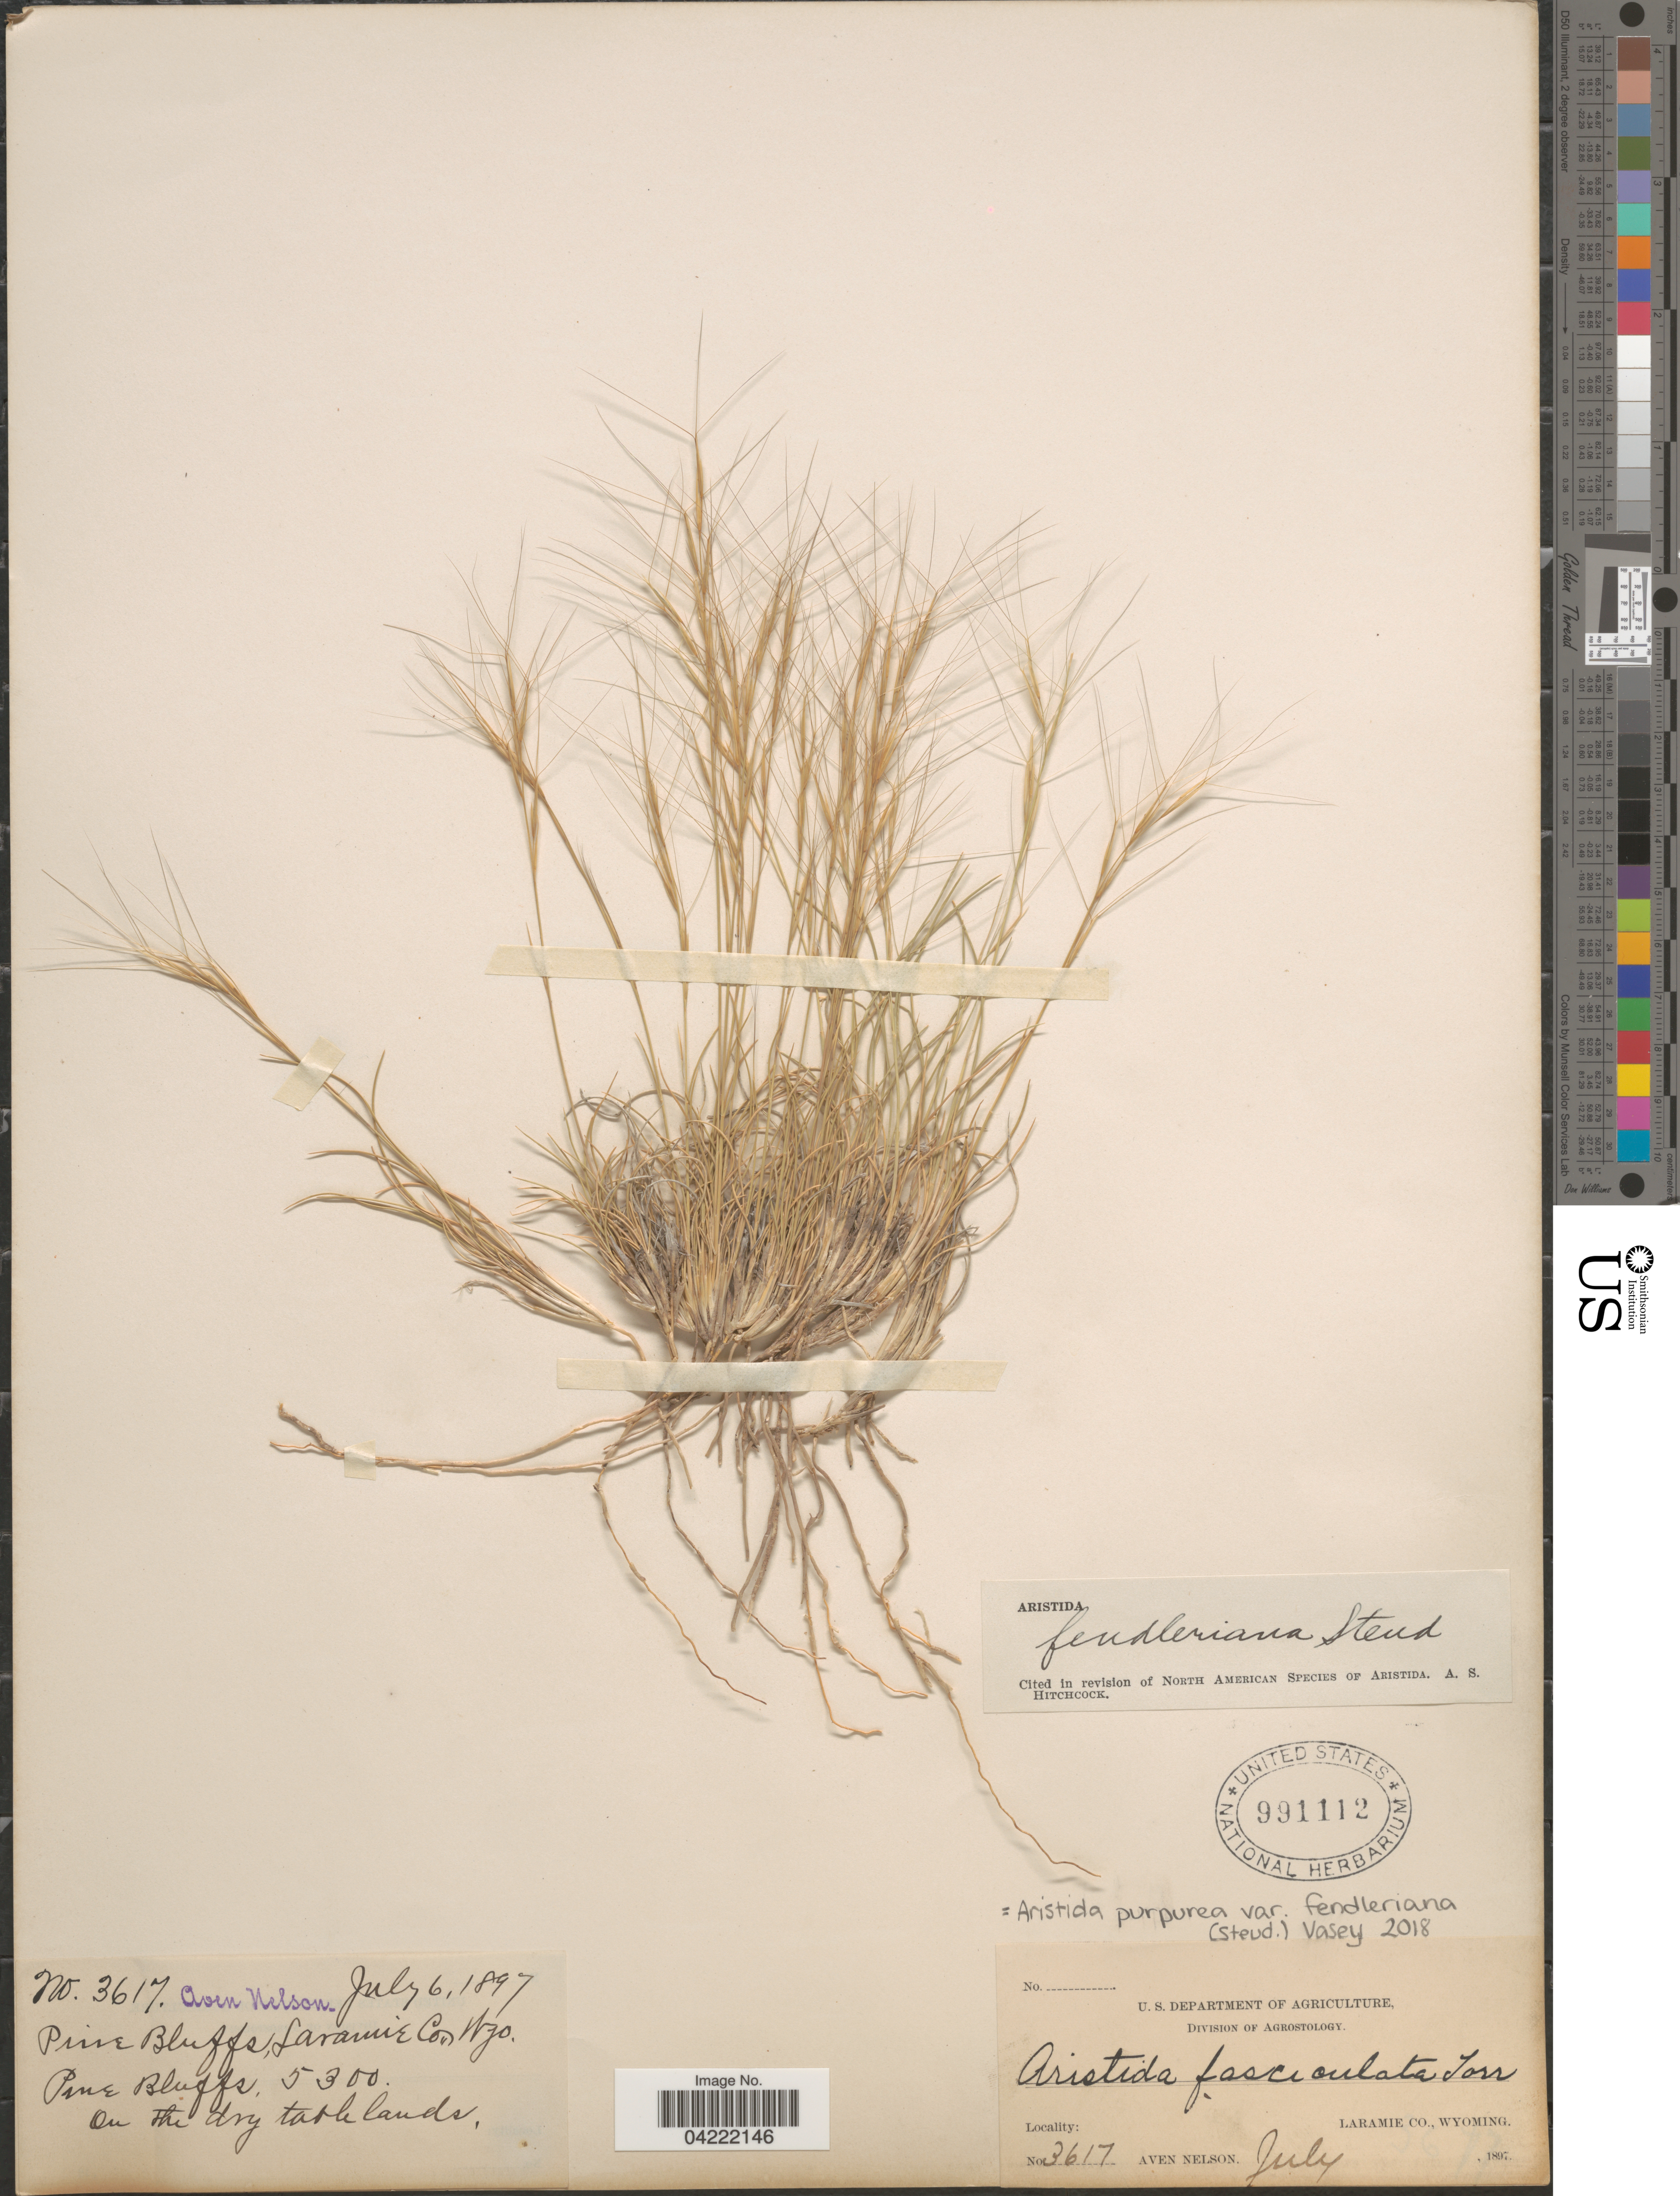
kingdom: Plantae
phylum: Tracheophyta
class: Liliopsida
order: Poales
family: Poaceae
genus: Aristida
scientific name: Aristida purpurea var. fendleriana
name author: (Steud.) Vasey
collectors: A. Nelson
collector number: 3617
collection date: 1897-07-06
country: United States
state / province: Wyoming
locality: Pine Bluffs, Laramie Co.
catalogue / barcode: US 991112